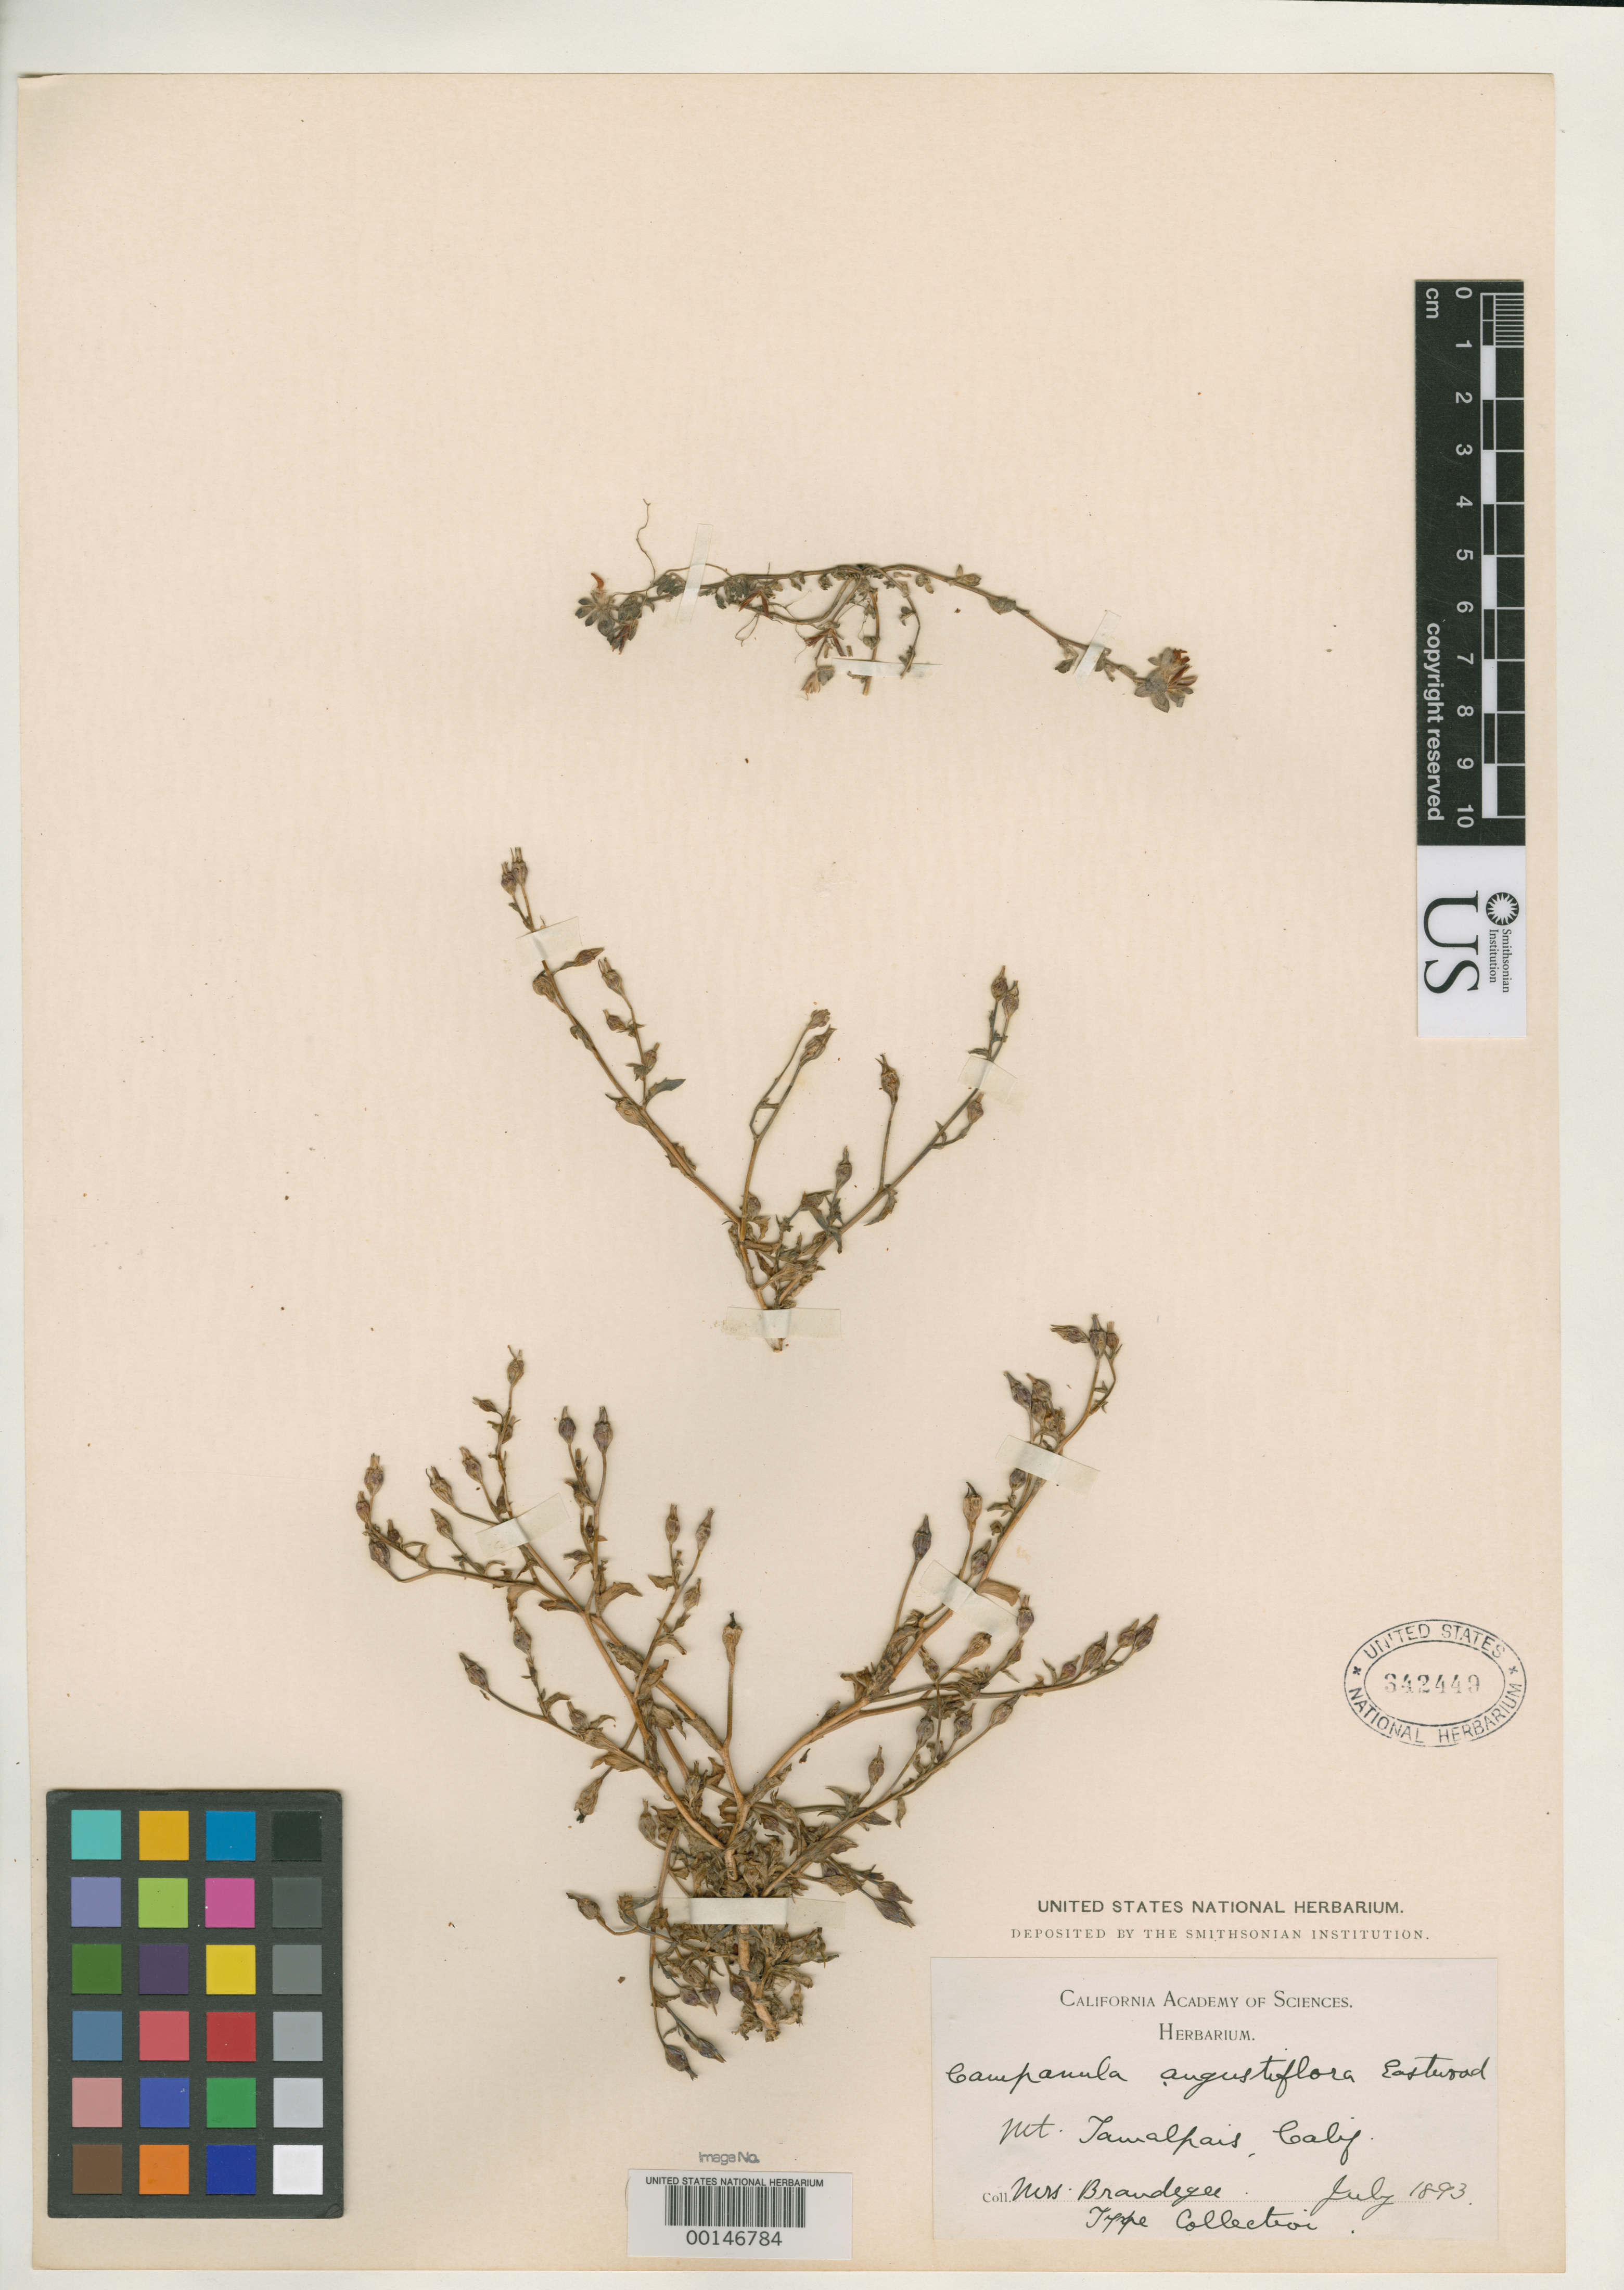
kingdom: Plantae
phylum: Tracheophyta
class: Magnoliopsida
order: Asterales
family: Campanulaceae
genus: Campanula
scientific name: Campanula angustiflora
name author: Eastw.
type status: Isosyntype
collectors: M. K. Brandegee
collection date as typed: Jul 1893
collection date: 1893-07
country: United States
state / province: California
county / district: Marin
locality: Mt. Tamalpais.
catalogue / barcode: US 342449